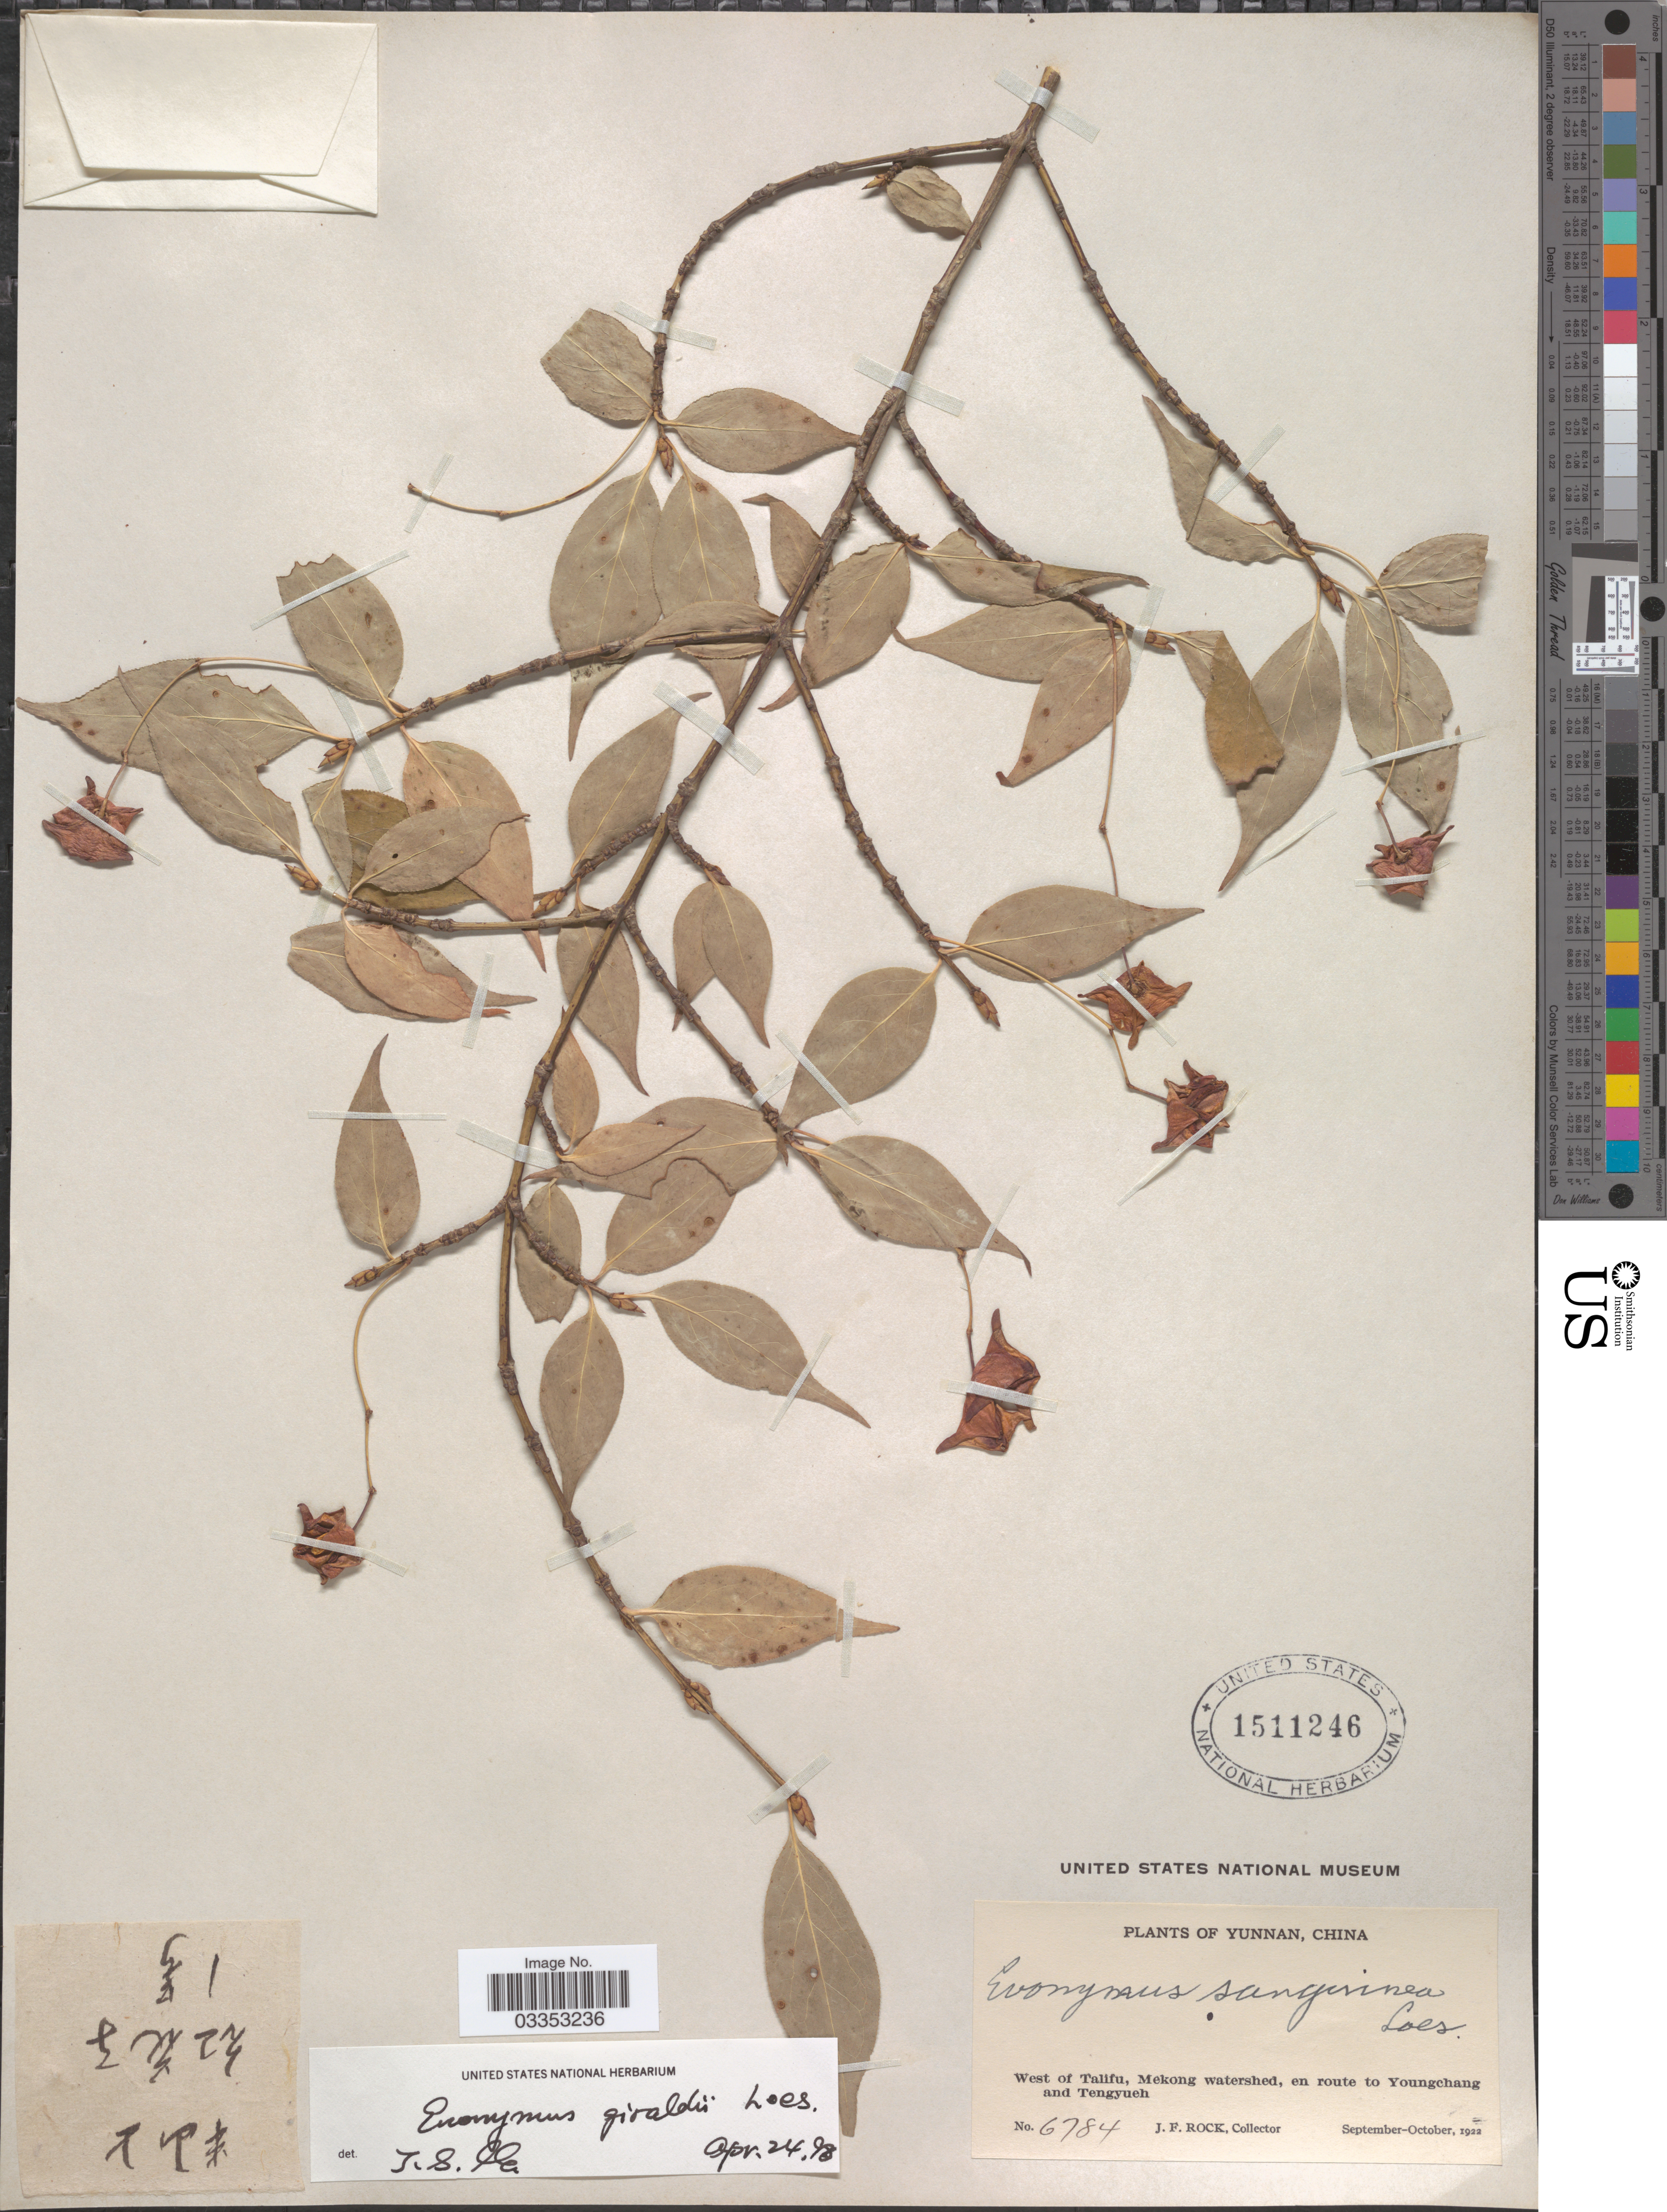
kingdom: Plantae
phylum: Tracheophyta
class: Magnoliopsida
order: Celastrales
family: Celastraceae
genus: Euonymus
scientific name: Euonymus giraldii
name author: Loes. ex Diels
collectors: J. Rock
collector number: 6784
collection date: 1922-09/1922-10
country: China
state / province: Yunnan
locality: West of Talifu, Mekong watershed, en route to Youngchang and Tengyueh.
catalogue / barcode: US 1511246